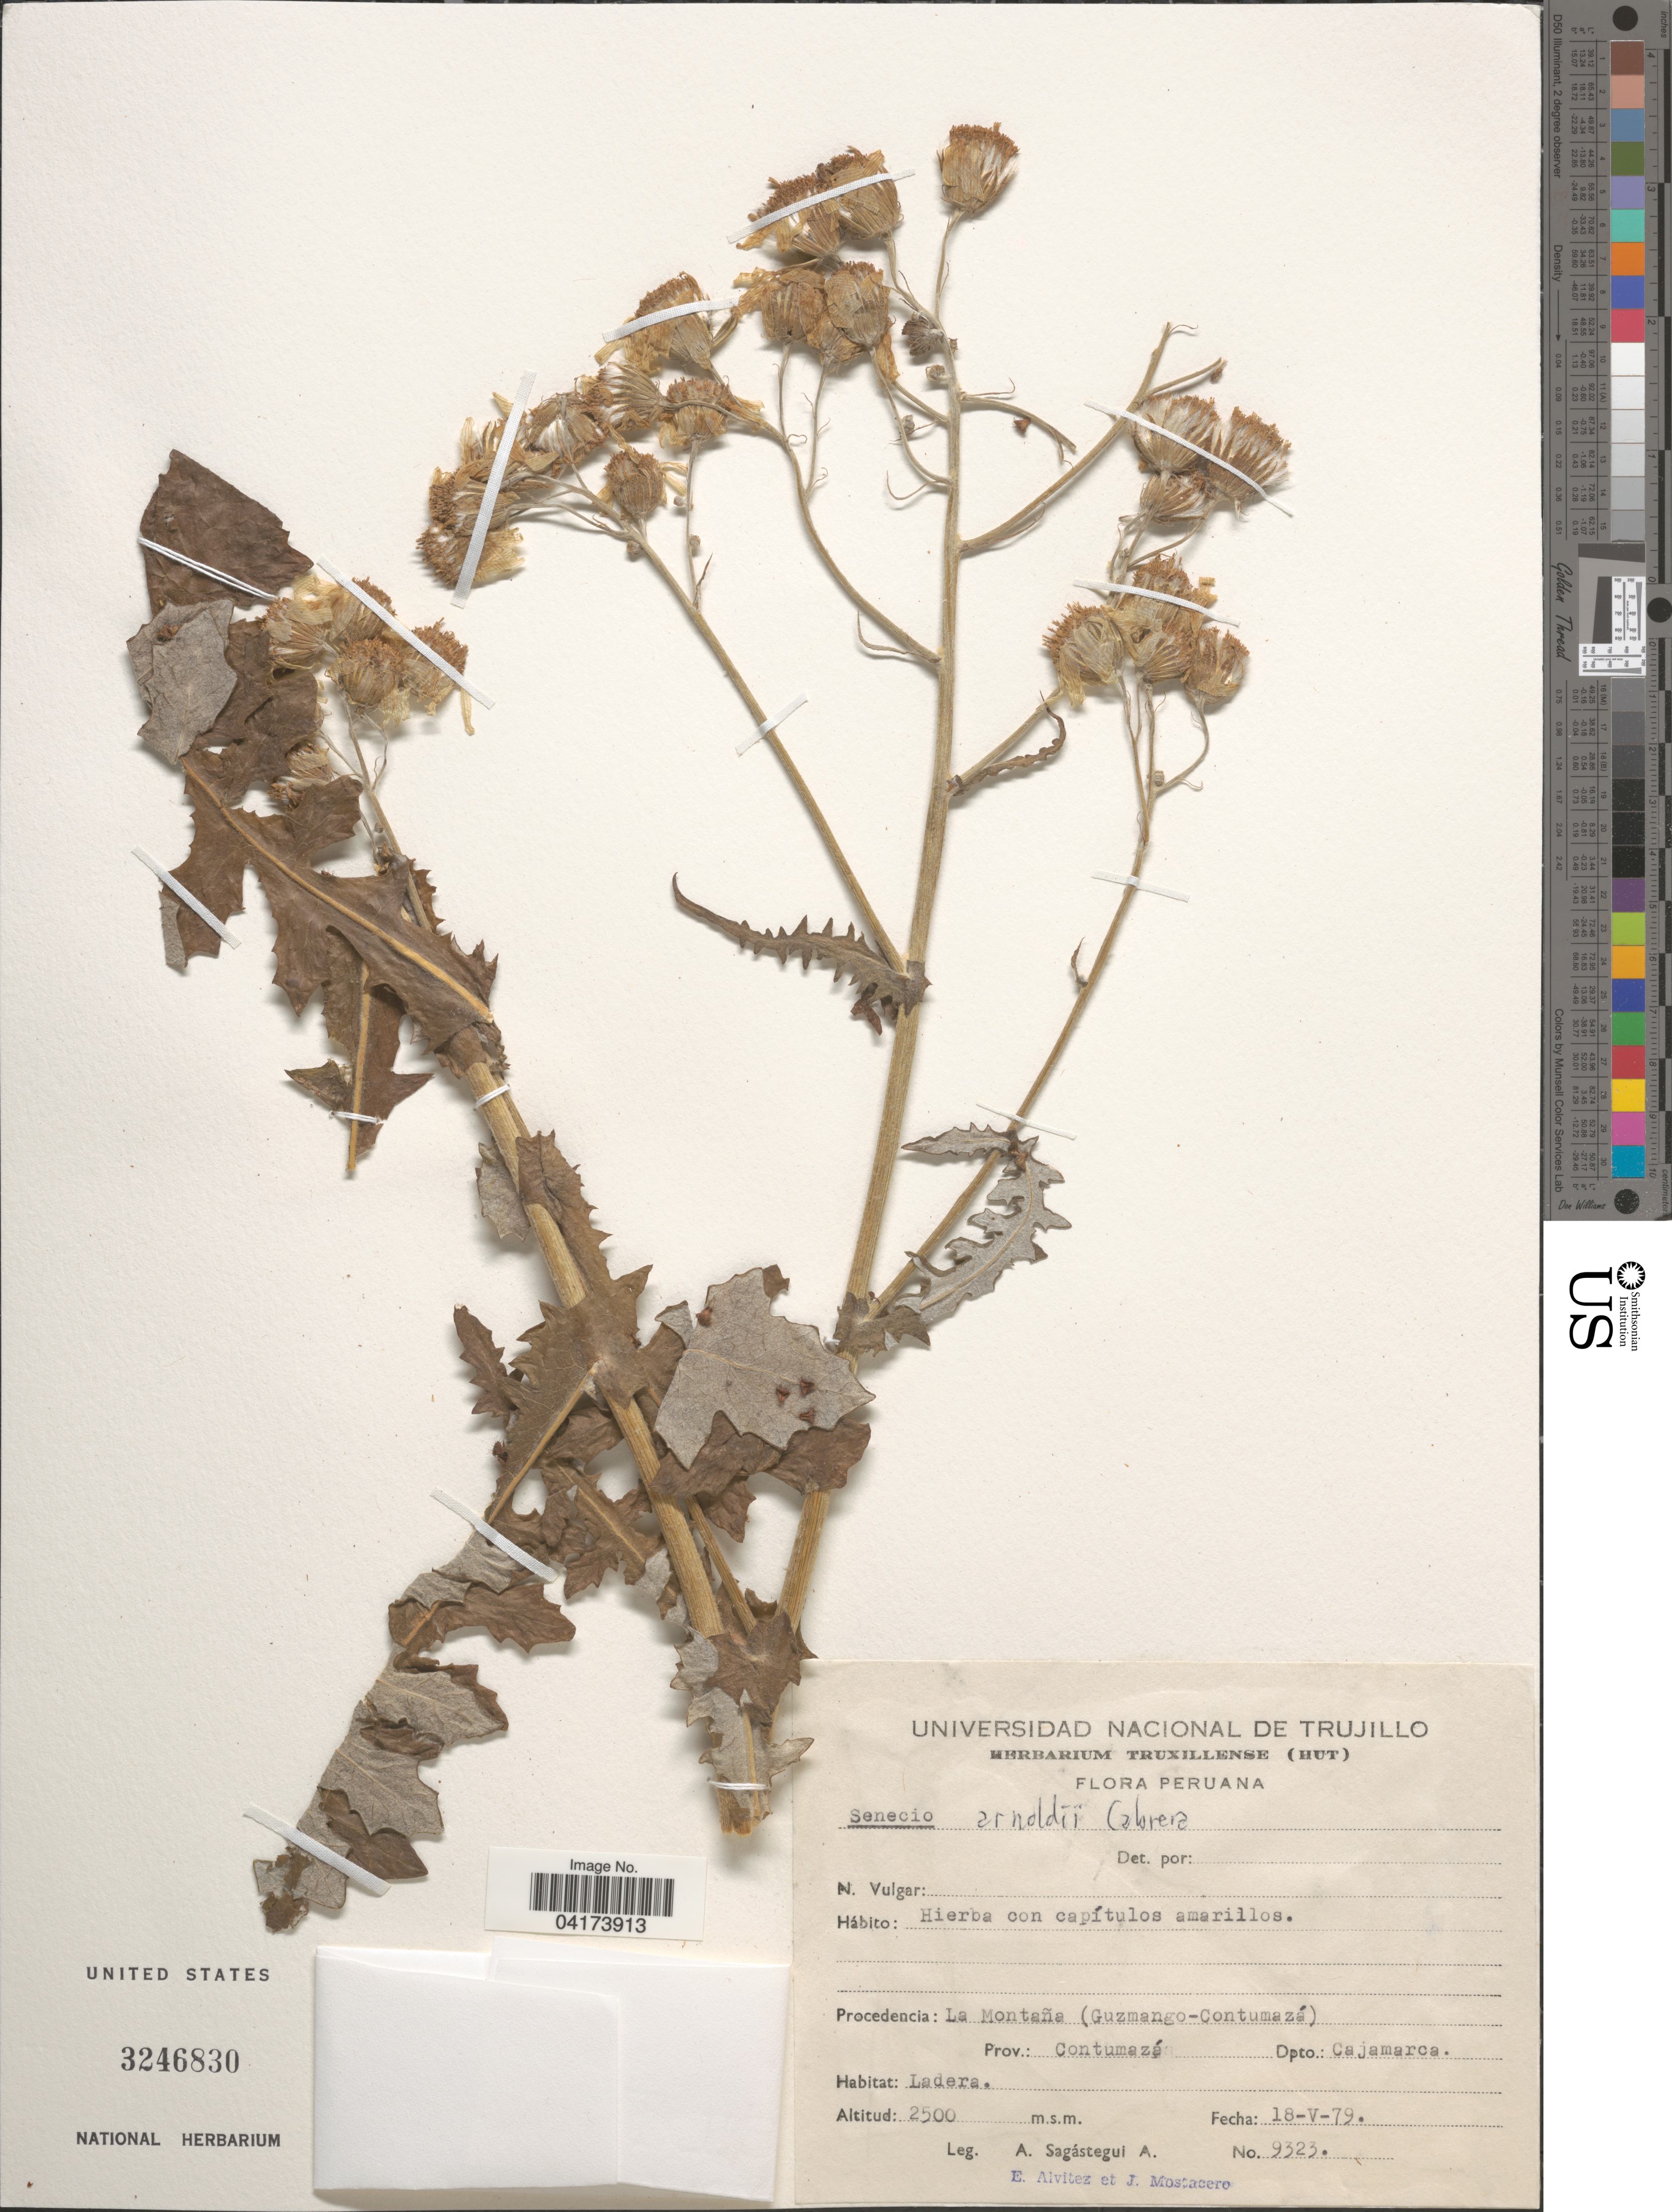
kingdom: Plantae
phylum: Tracheophyta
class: Magnoliopsida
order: Asterales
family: Asteraceae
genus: Senecio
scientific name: Senecio arnaldii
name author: Cabrera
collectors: A. Sagástegui A., E. Alvitez I. & J. Mostacero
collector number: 9323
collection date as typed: Transcribed d/m/y: 18/5/79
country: Peru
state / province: Cajamarca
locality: La Montaña (Guzmango-Contumazá). Prov.: Contumazá. Dpto.: Cajamarca.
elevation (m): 2500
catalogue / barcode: US 3246830